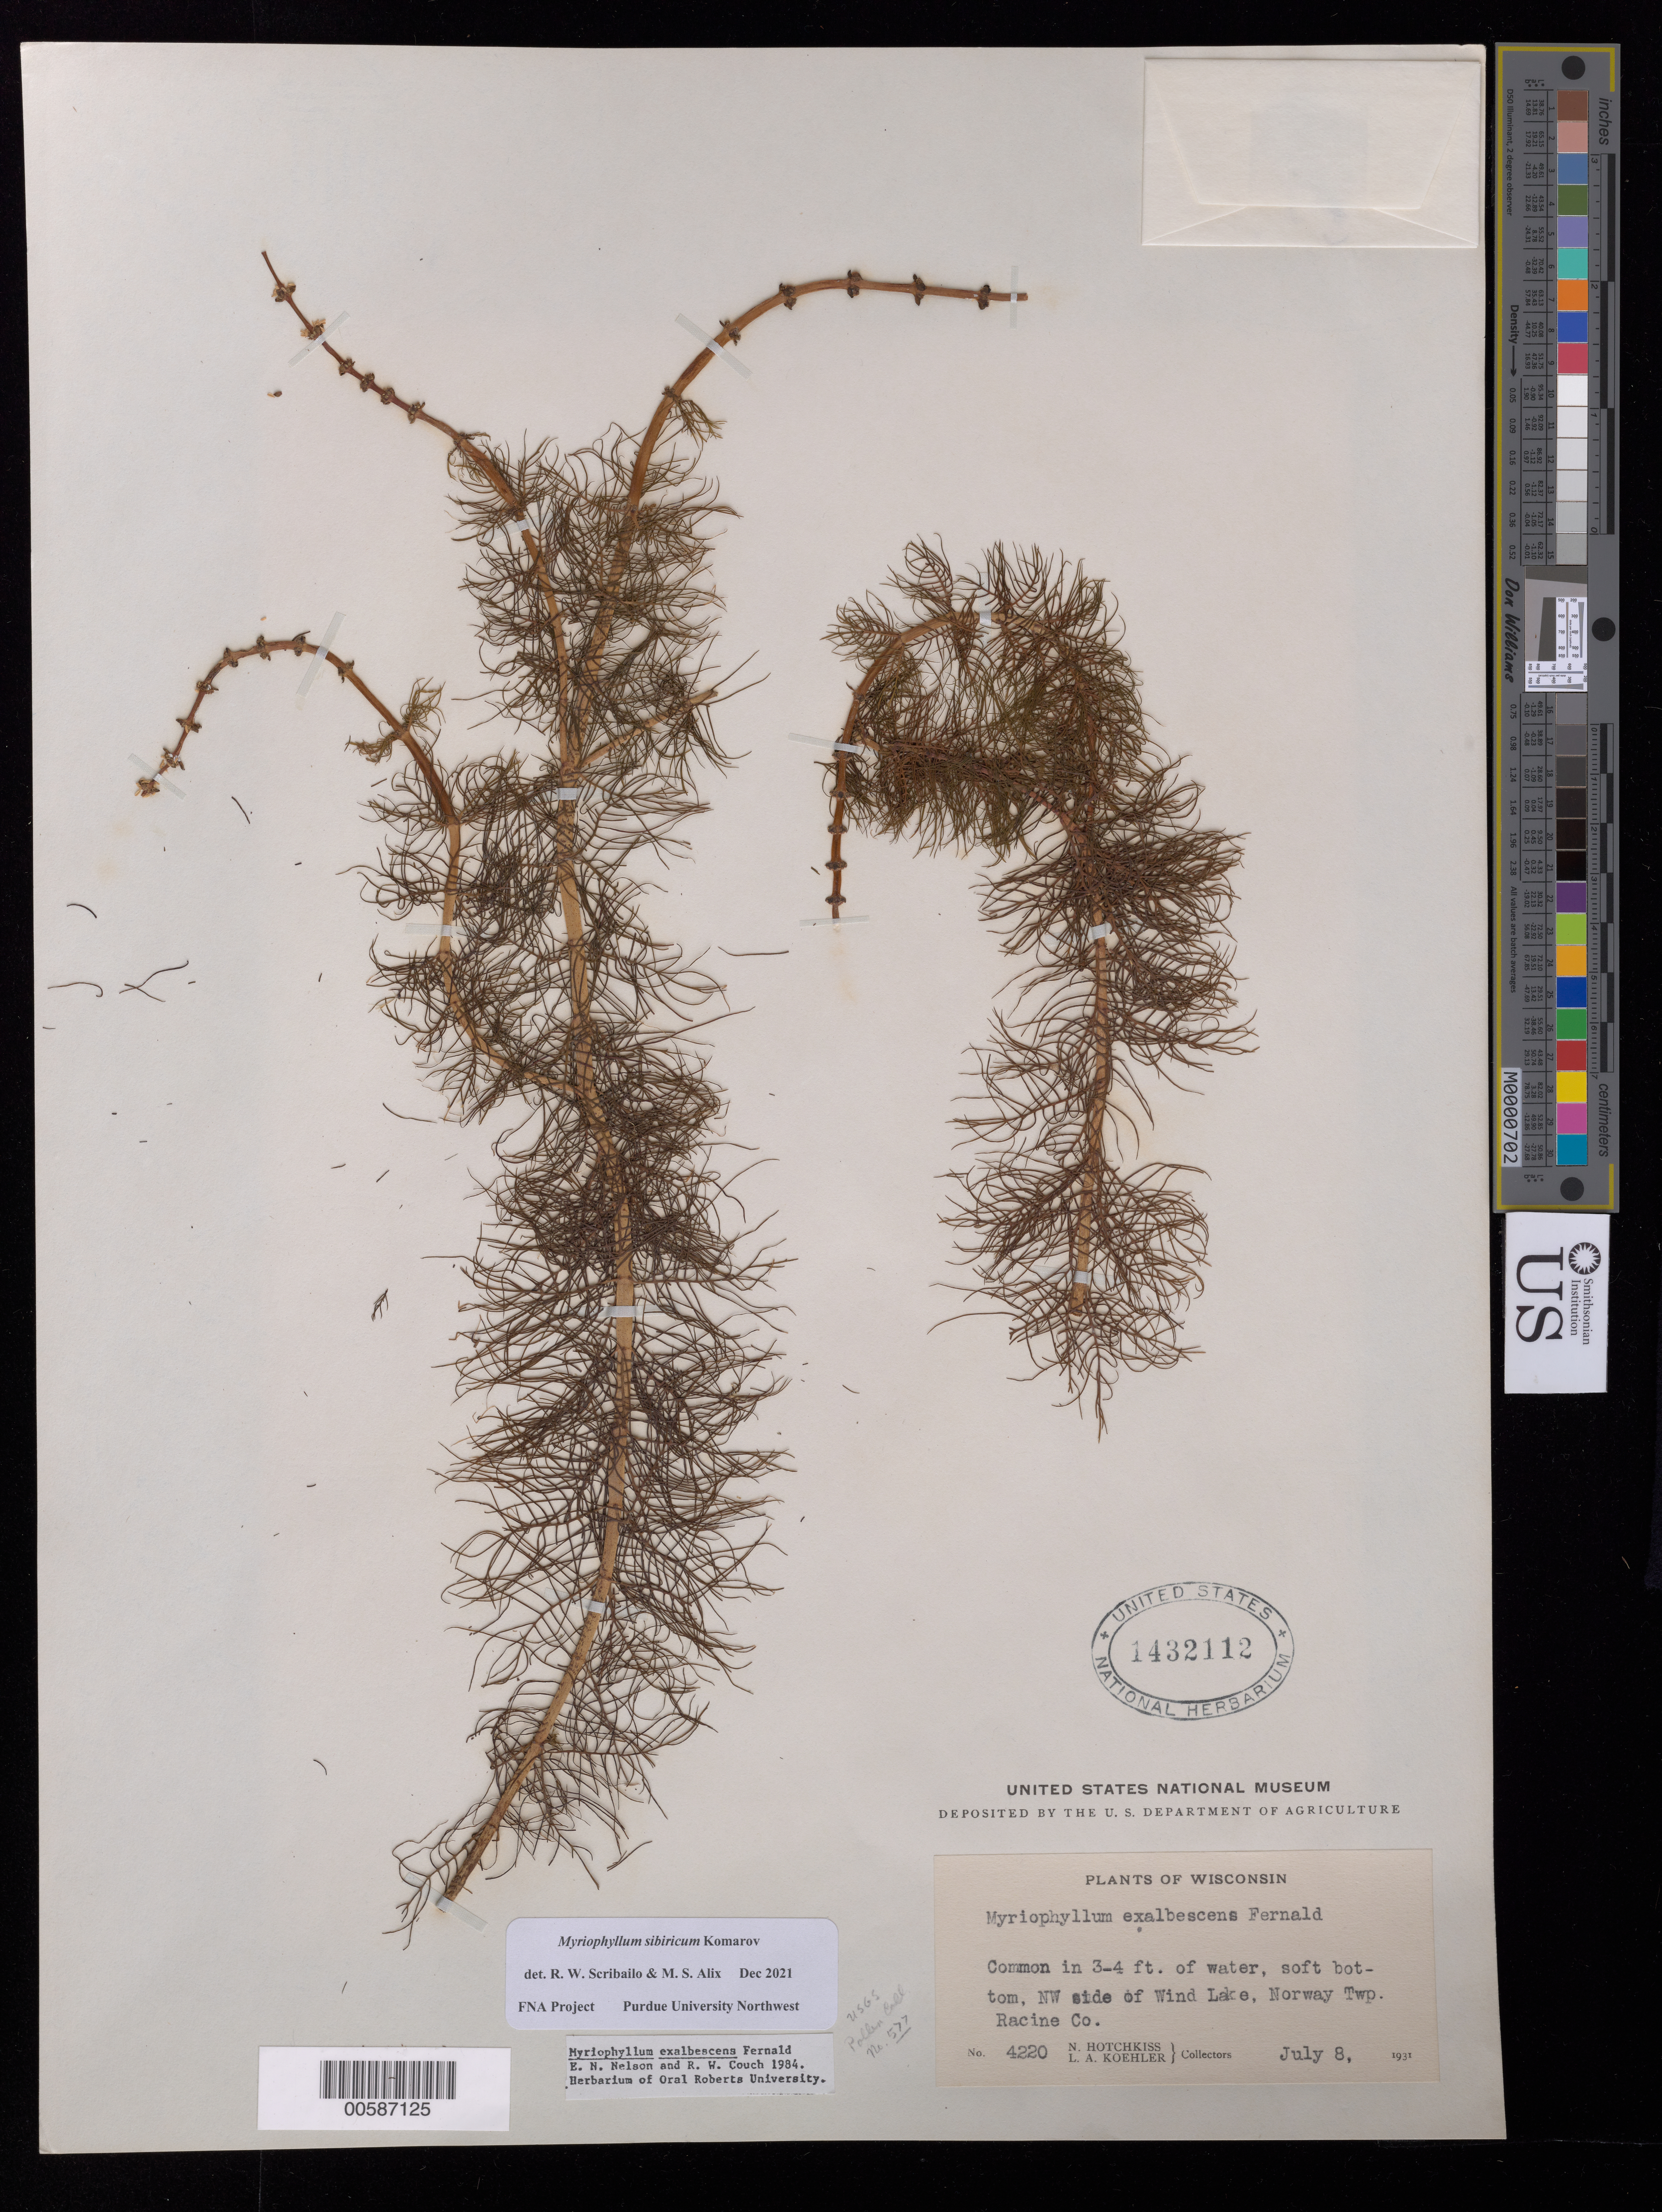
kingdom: Plantae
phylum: Tracheophyta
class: Magnoliopsida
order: Saxifragales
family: Haloragaceae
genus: Myriophyllum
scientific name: Myriophyllum sibiricum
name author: Kom.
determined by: Scribailo, R. W.; Alix, M. S.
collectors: N. Hotchkiss & L. Koehler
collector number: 4220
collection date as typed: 08 Jul 1931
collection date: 1931-07-08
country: United States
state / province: Wisconsin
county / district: Racine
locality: NW of Wind Lake, Norway Twp.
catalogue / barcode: US 1432112